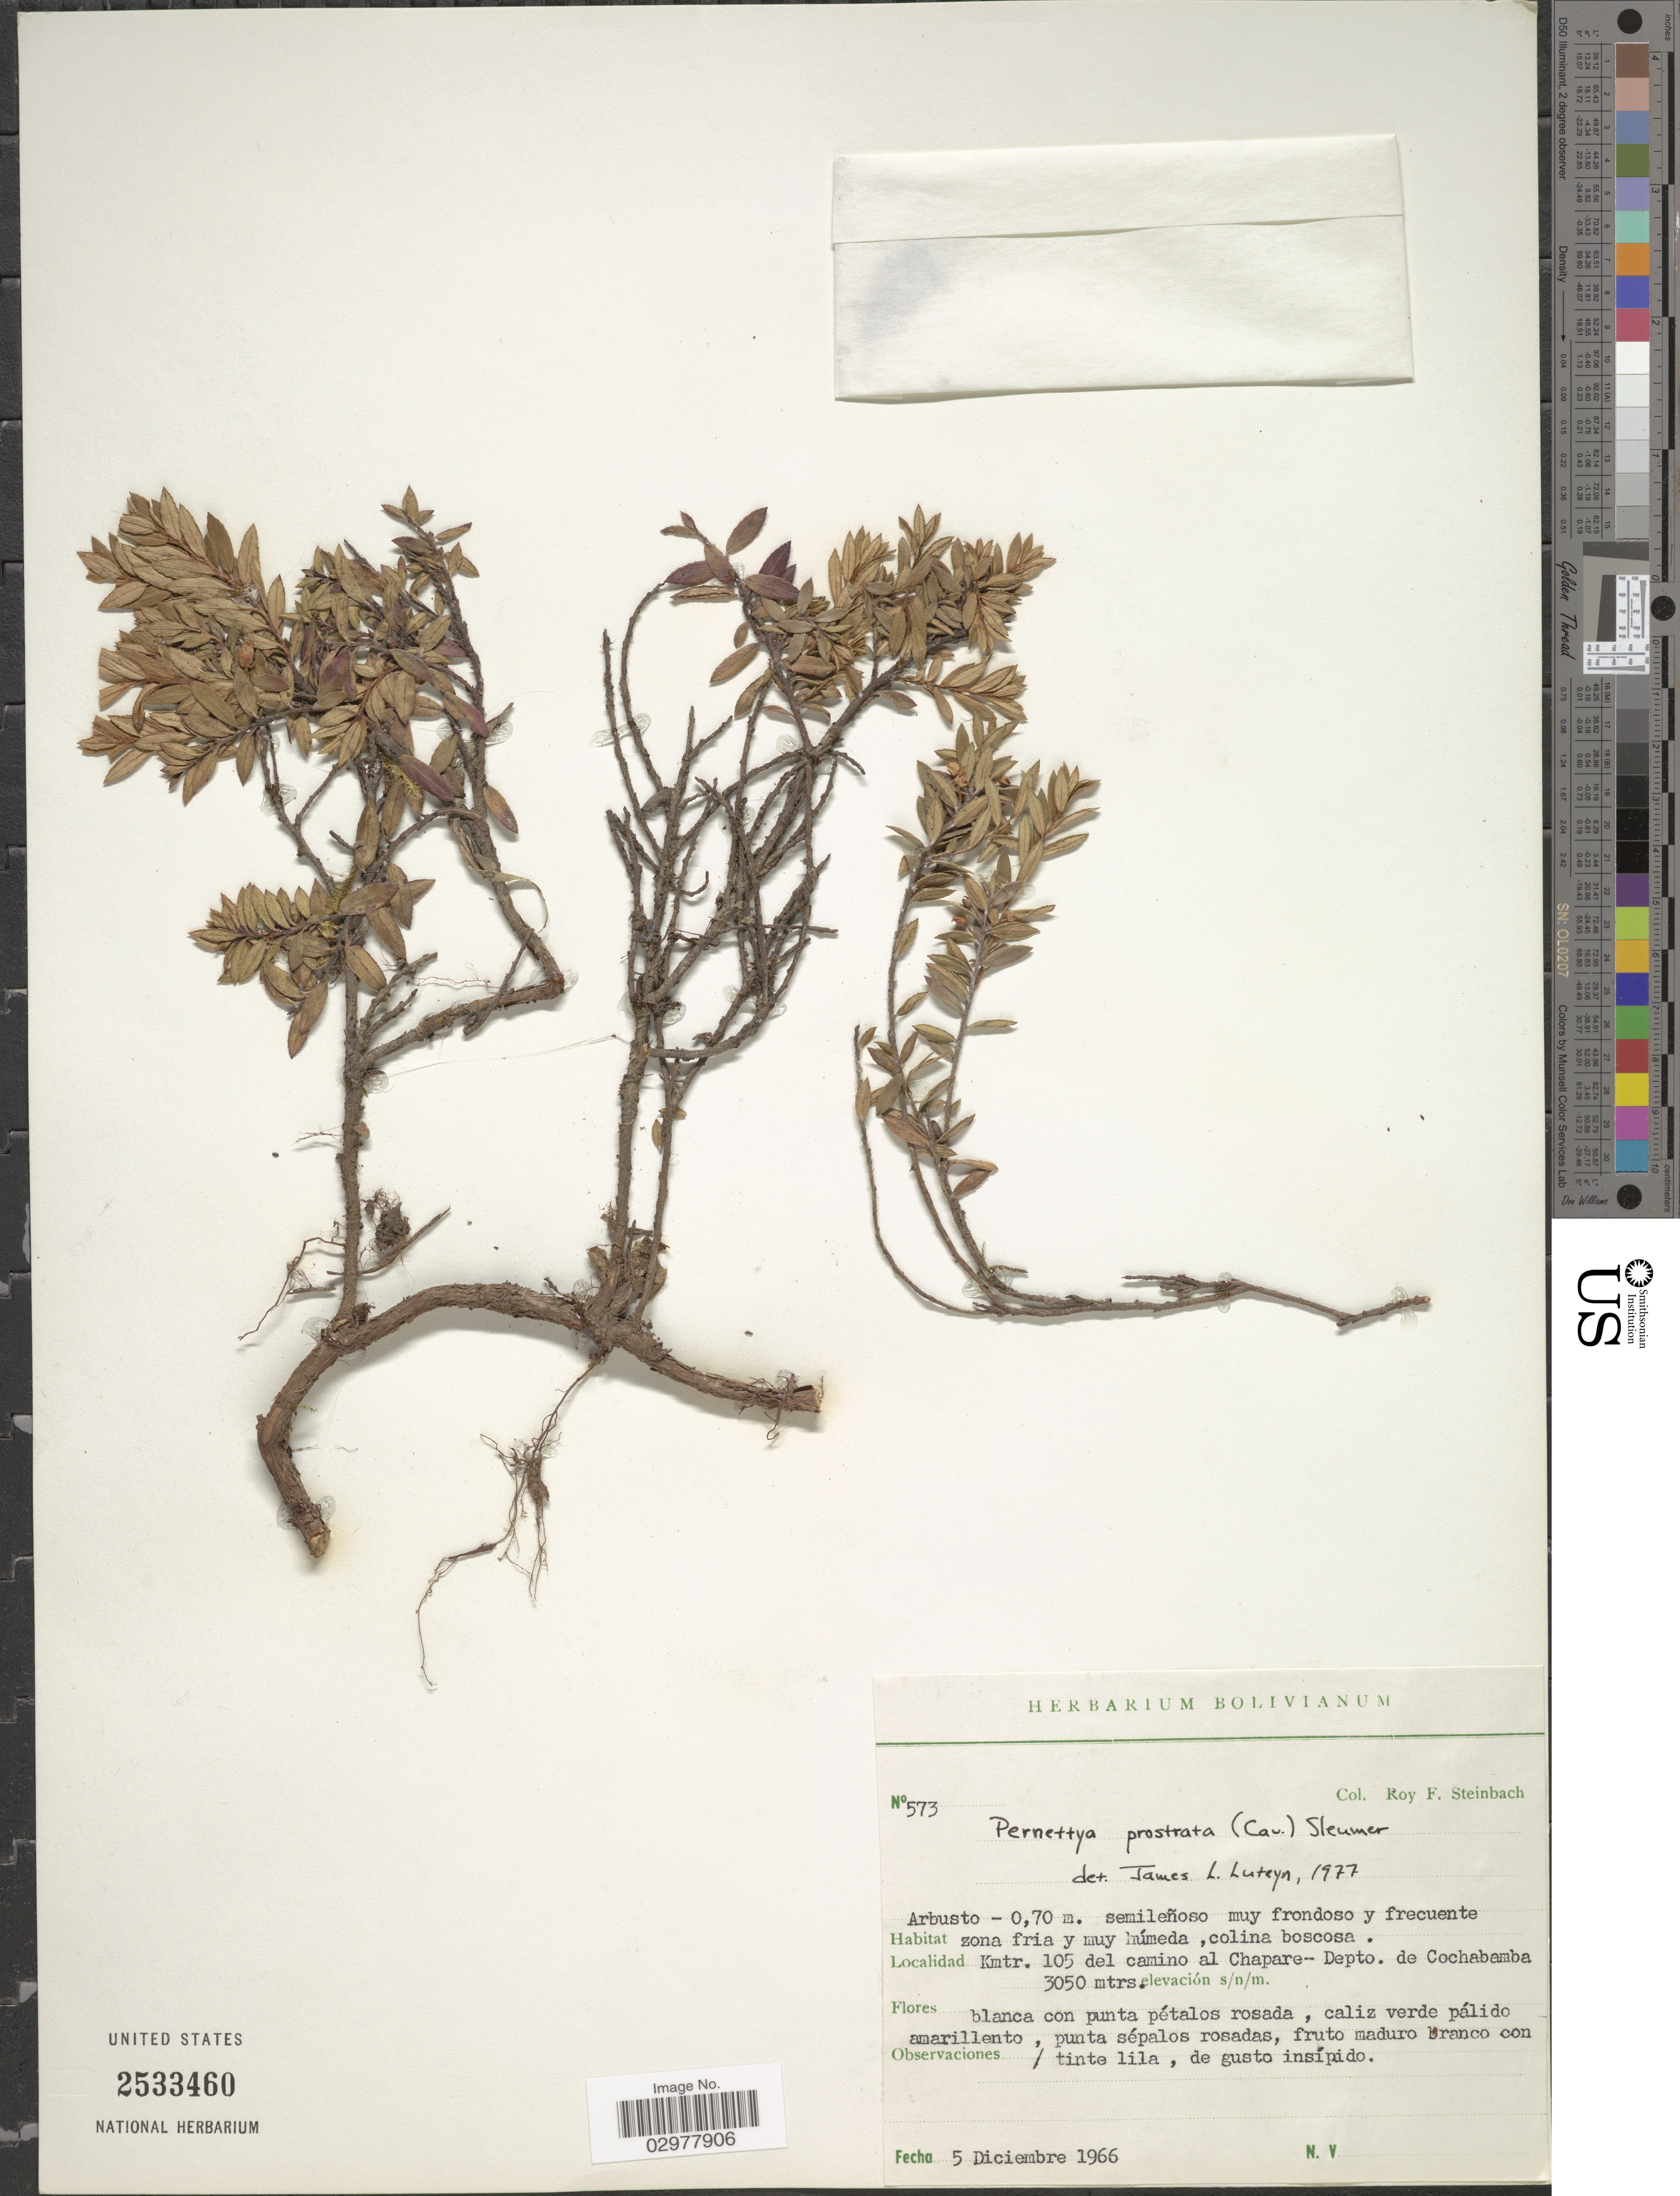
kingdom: Plantae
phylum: Tracheophyta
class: Magnoliopsida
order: Ericales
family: Ericaceae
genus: Pernettya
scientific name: Pernettya prostrata var. euprostrata Sleumer, nom. inval.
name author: Sleumer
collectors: R. F. Steinbach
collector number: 573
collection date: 1966-12-05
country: Bolivia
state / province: Cochabamba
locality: Kmtr. 105 del camino al Chapare- Depto. de Cochabamba.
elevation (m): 3050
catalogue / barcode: US 2533460